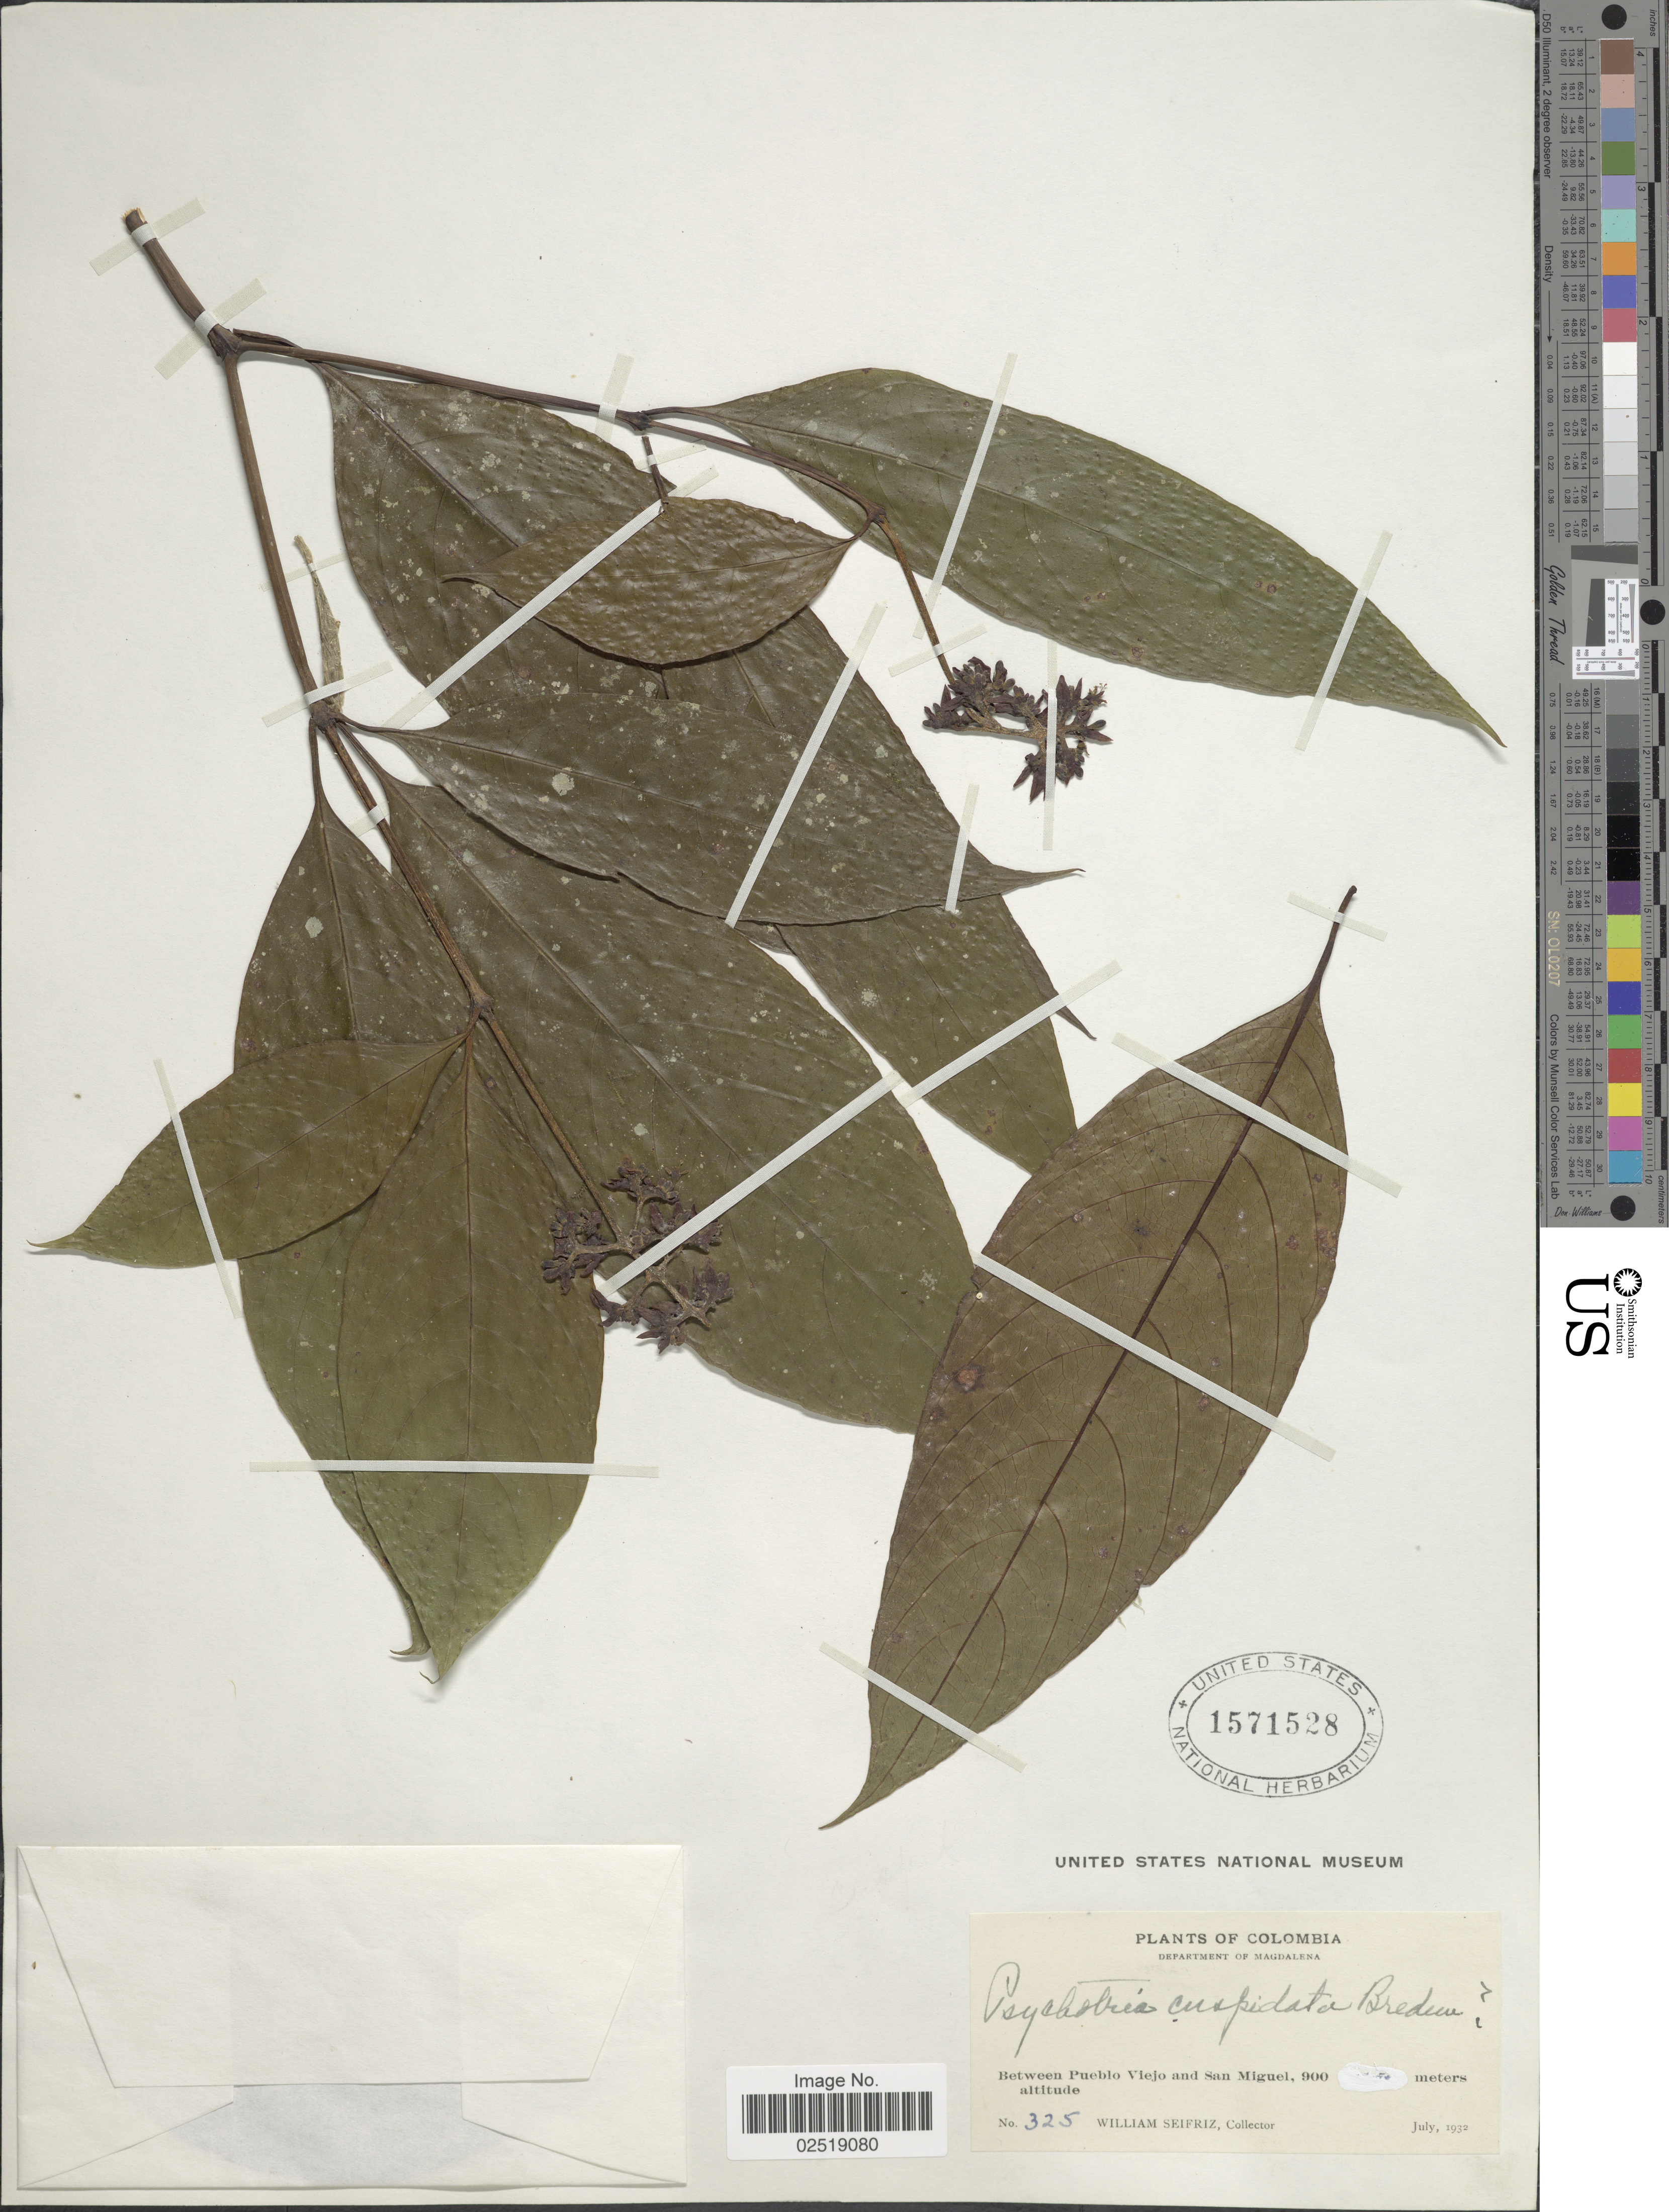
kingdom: Plantae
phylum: Tracheophyta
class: Magnoliopsida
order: Gentianales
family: Rubiaceae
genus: Psychotria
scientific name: Psychotria cuspidata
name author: Bredem. ex Schult.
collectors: W. Seifriz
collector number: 325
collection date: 1932-07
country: Colombia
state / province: Magdalena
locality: Department of Magdalena. Between Pueblo Viejo and San Miguel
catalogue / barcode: US 1571528